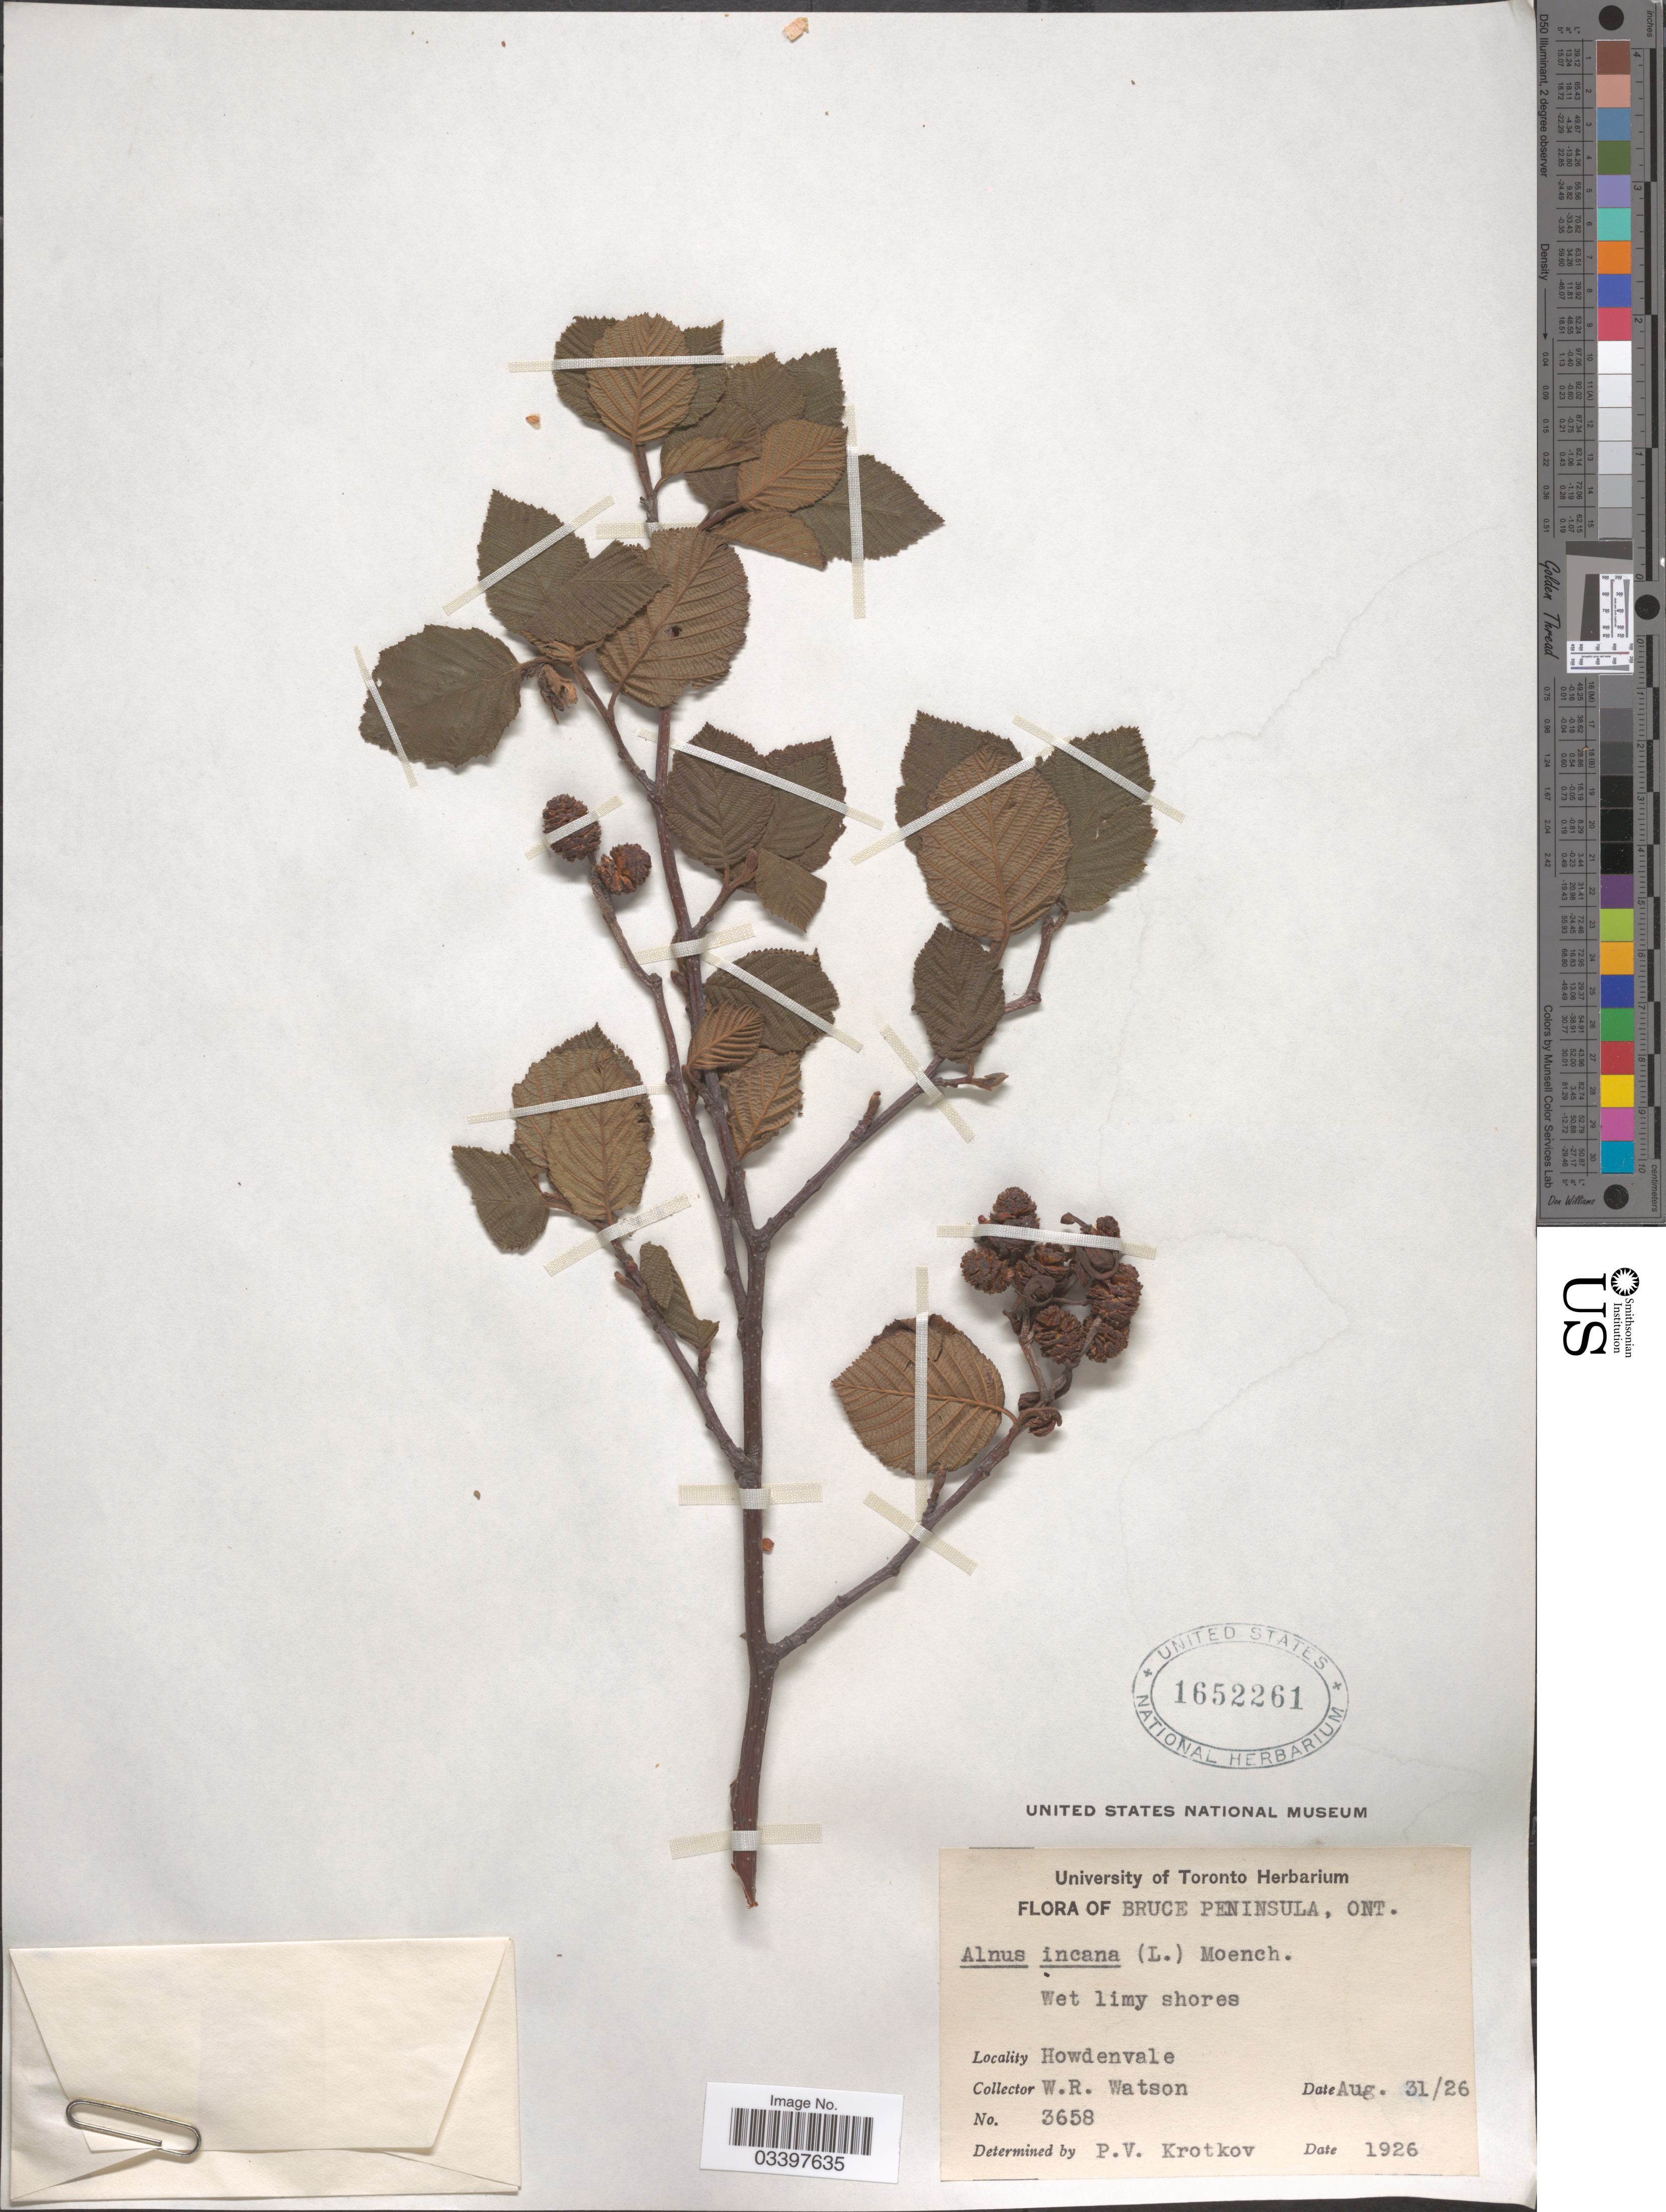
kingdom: Plantae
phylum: Tracheophyta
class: Magnoliopsida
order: Fagales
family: Betulaceae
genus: Alnus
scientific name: Alnus incana subsp. rugosa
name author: (Du Roi) R.T. Clausen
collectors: W. R. Watson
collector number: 3658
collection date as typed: Transcribed d/m/y: 31/8/26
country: Canada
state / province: Ontario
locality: Bruce Peninsula. Howdenvale.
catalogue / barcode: US 1652261